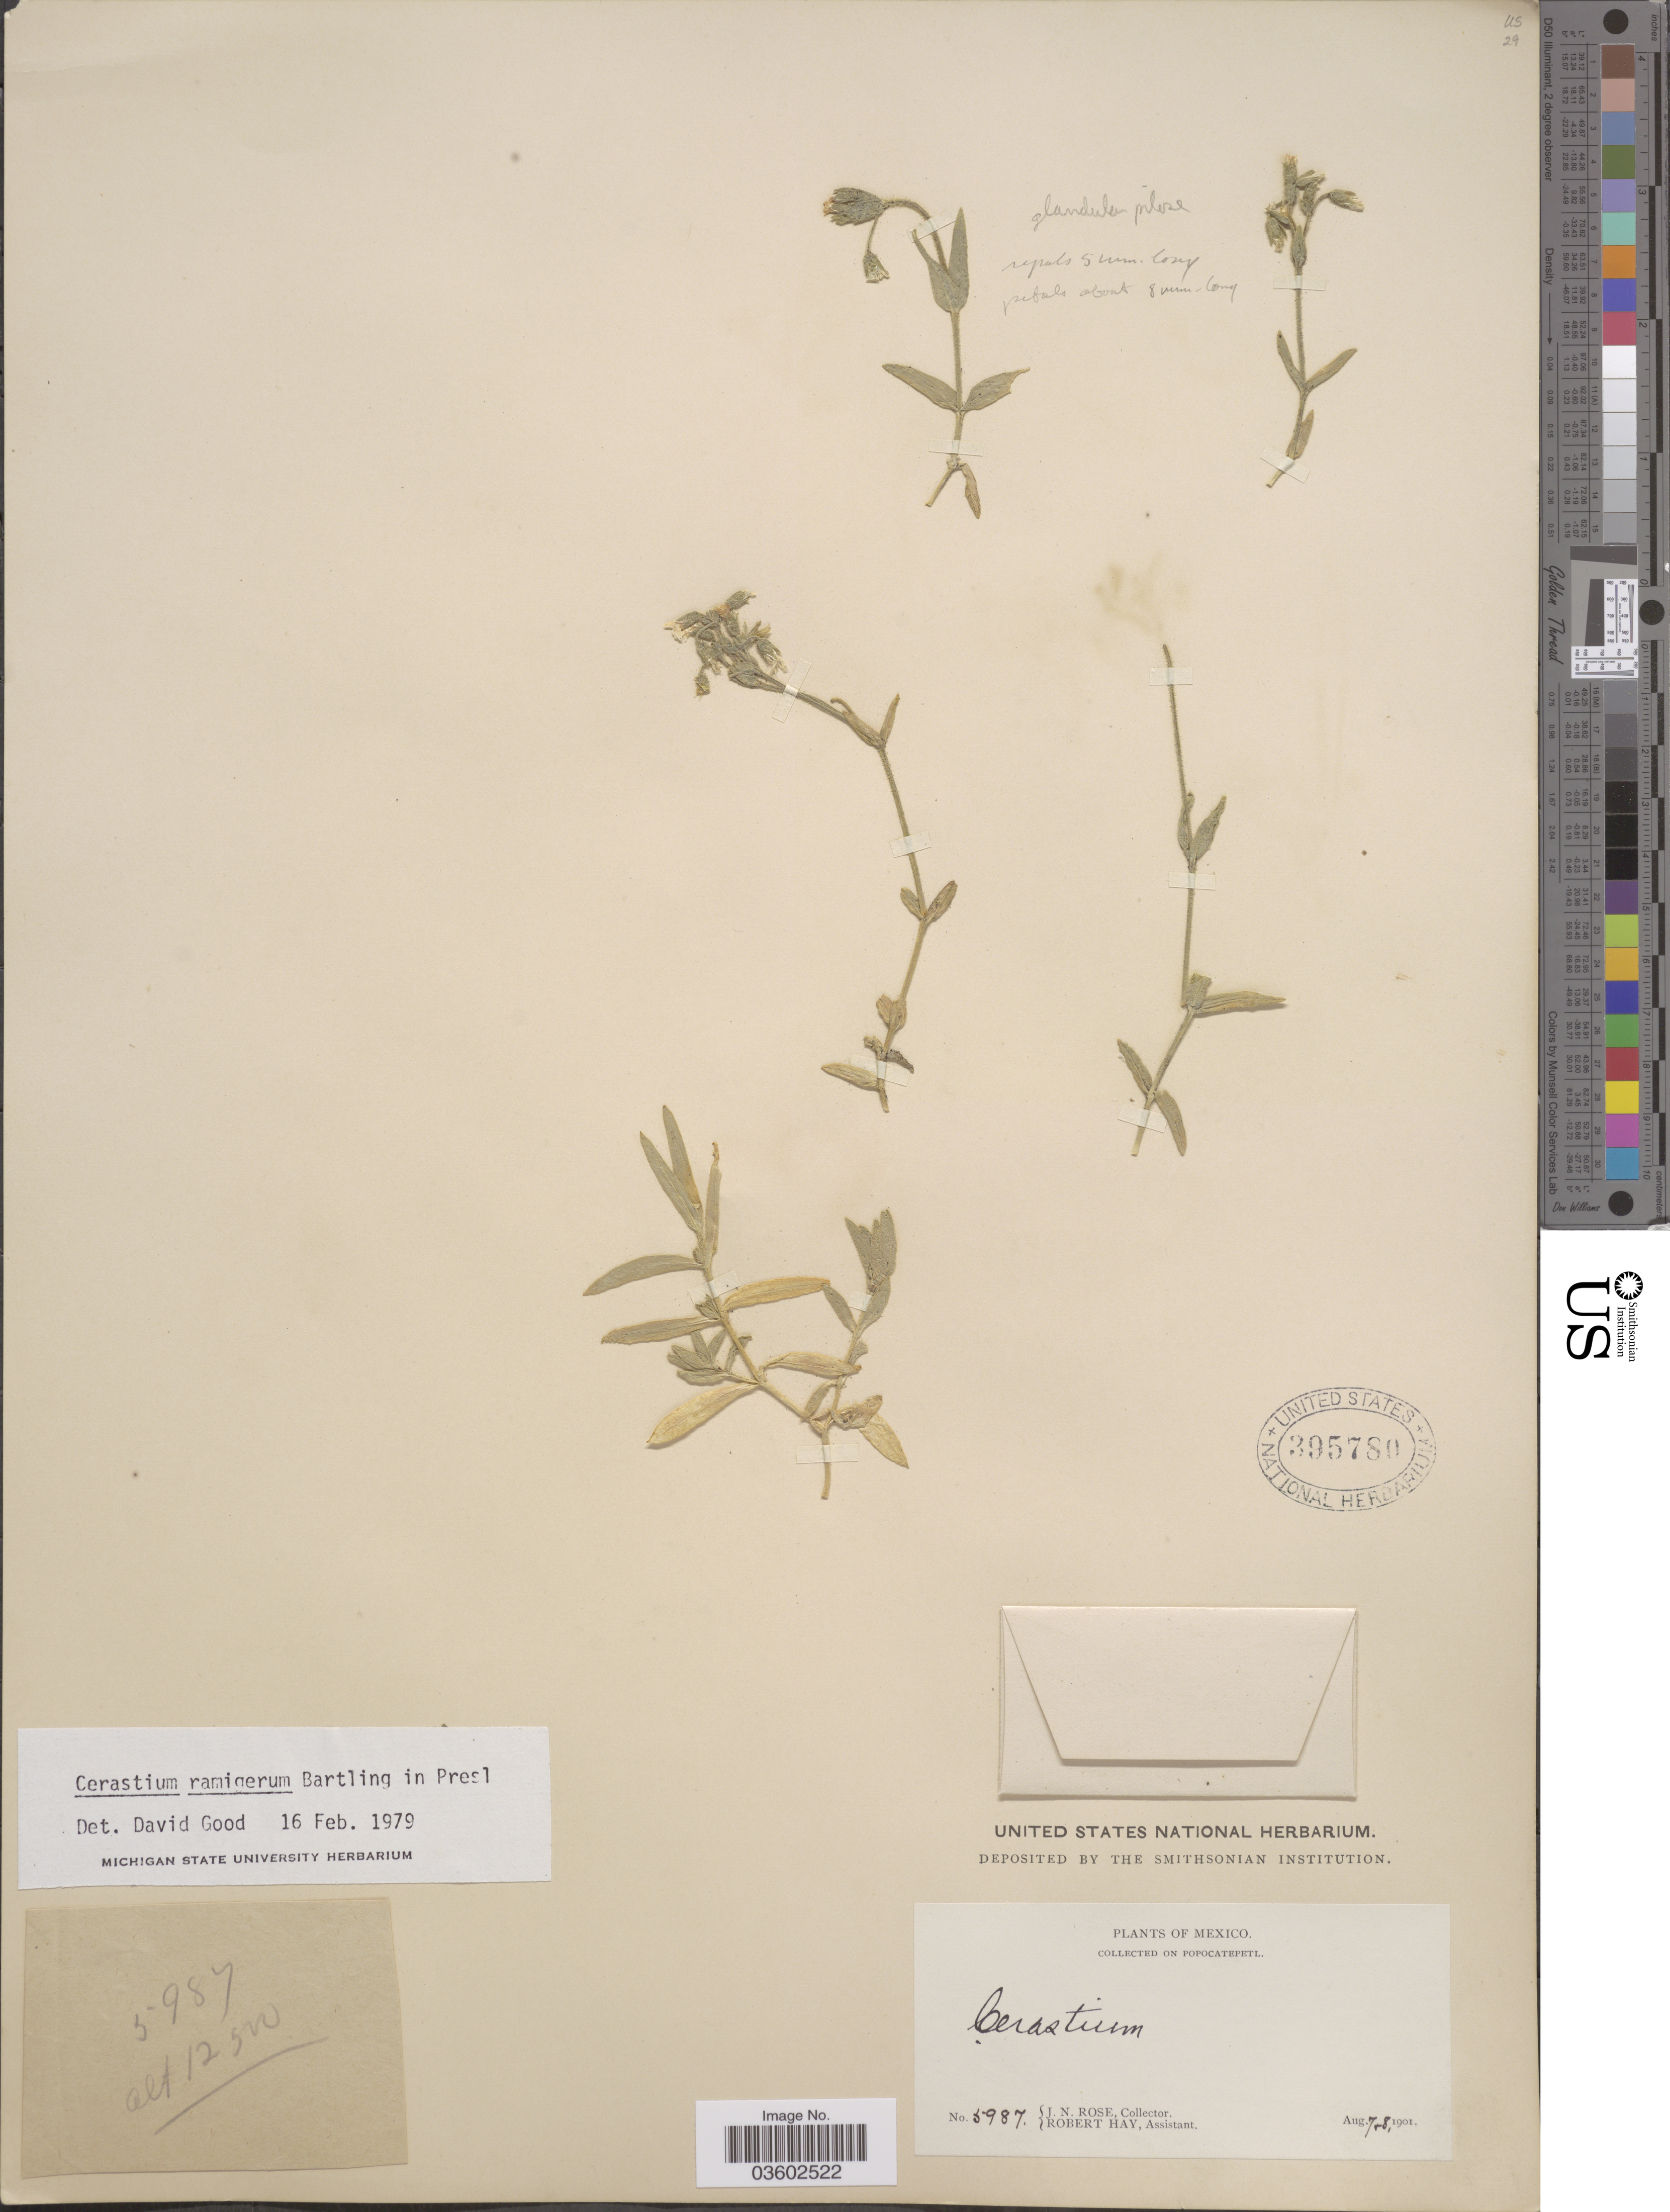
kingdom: Plantae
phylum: Tracheophyta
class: Magnoliopsida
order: Caryophyllales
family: Caryophyllaceae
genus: Cerastium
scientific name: Cerastium ramigerum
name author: Bartl.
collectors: J. N. Rose & R. Hay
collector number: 5987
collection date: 1901-08-07/1901-08-08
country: Mexico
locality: On Popocatepetl.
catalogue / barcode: US 395780